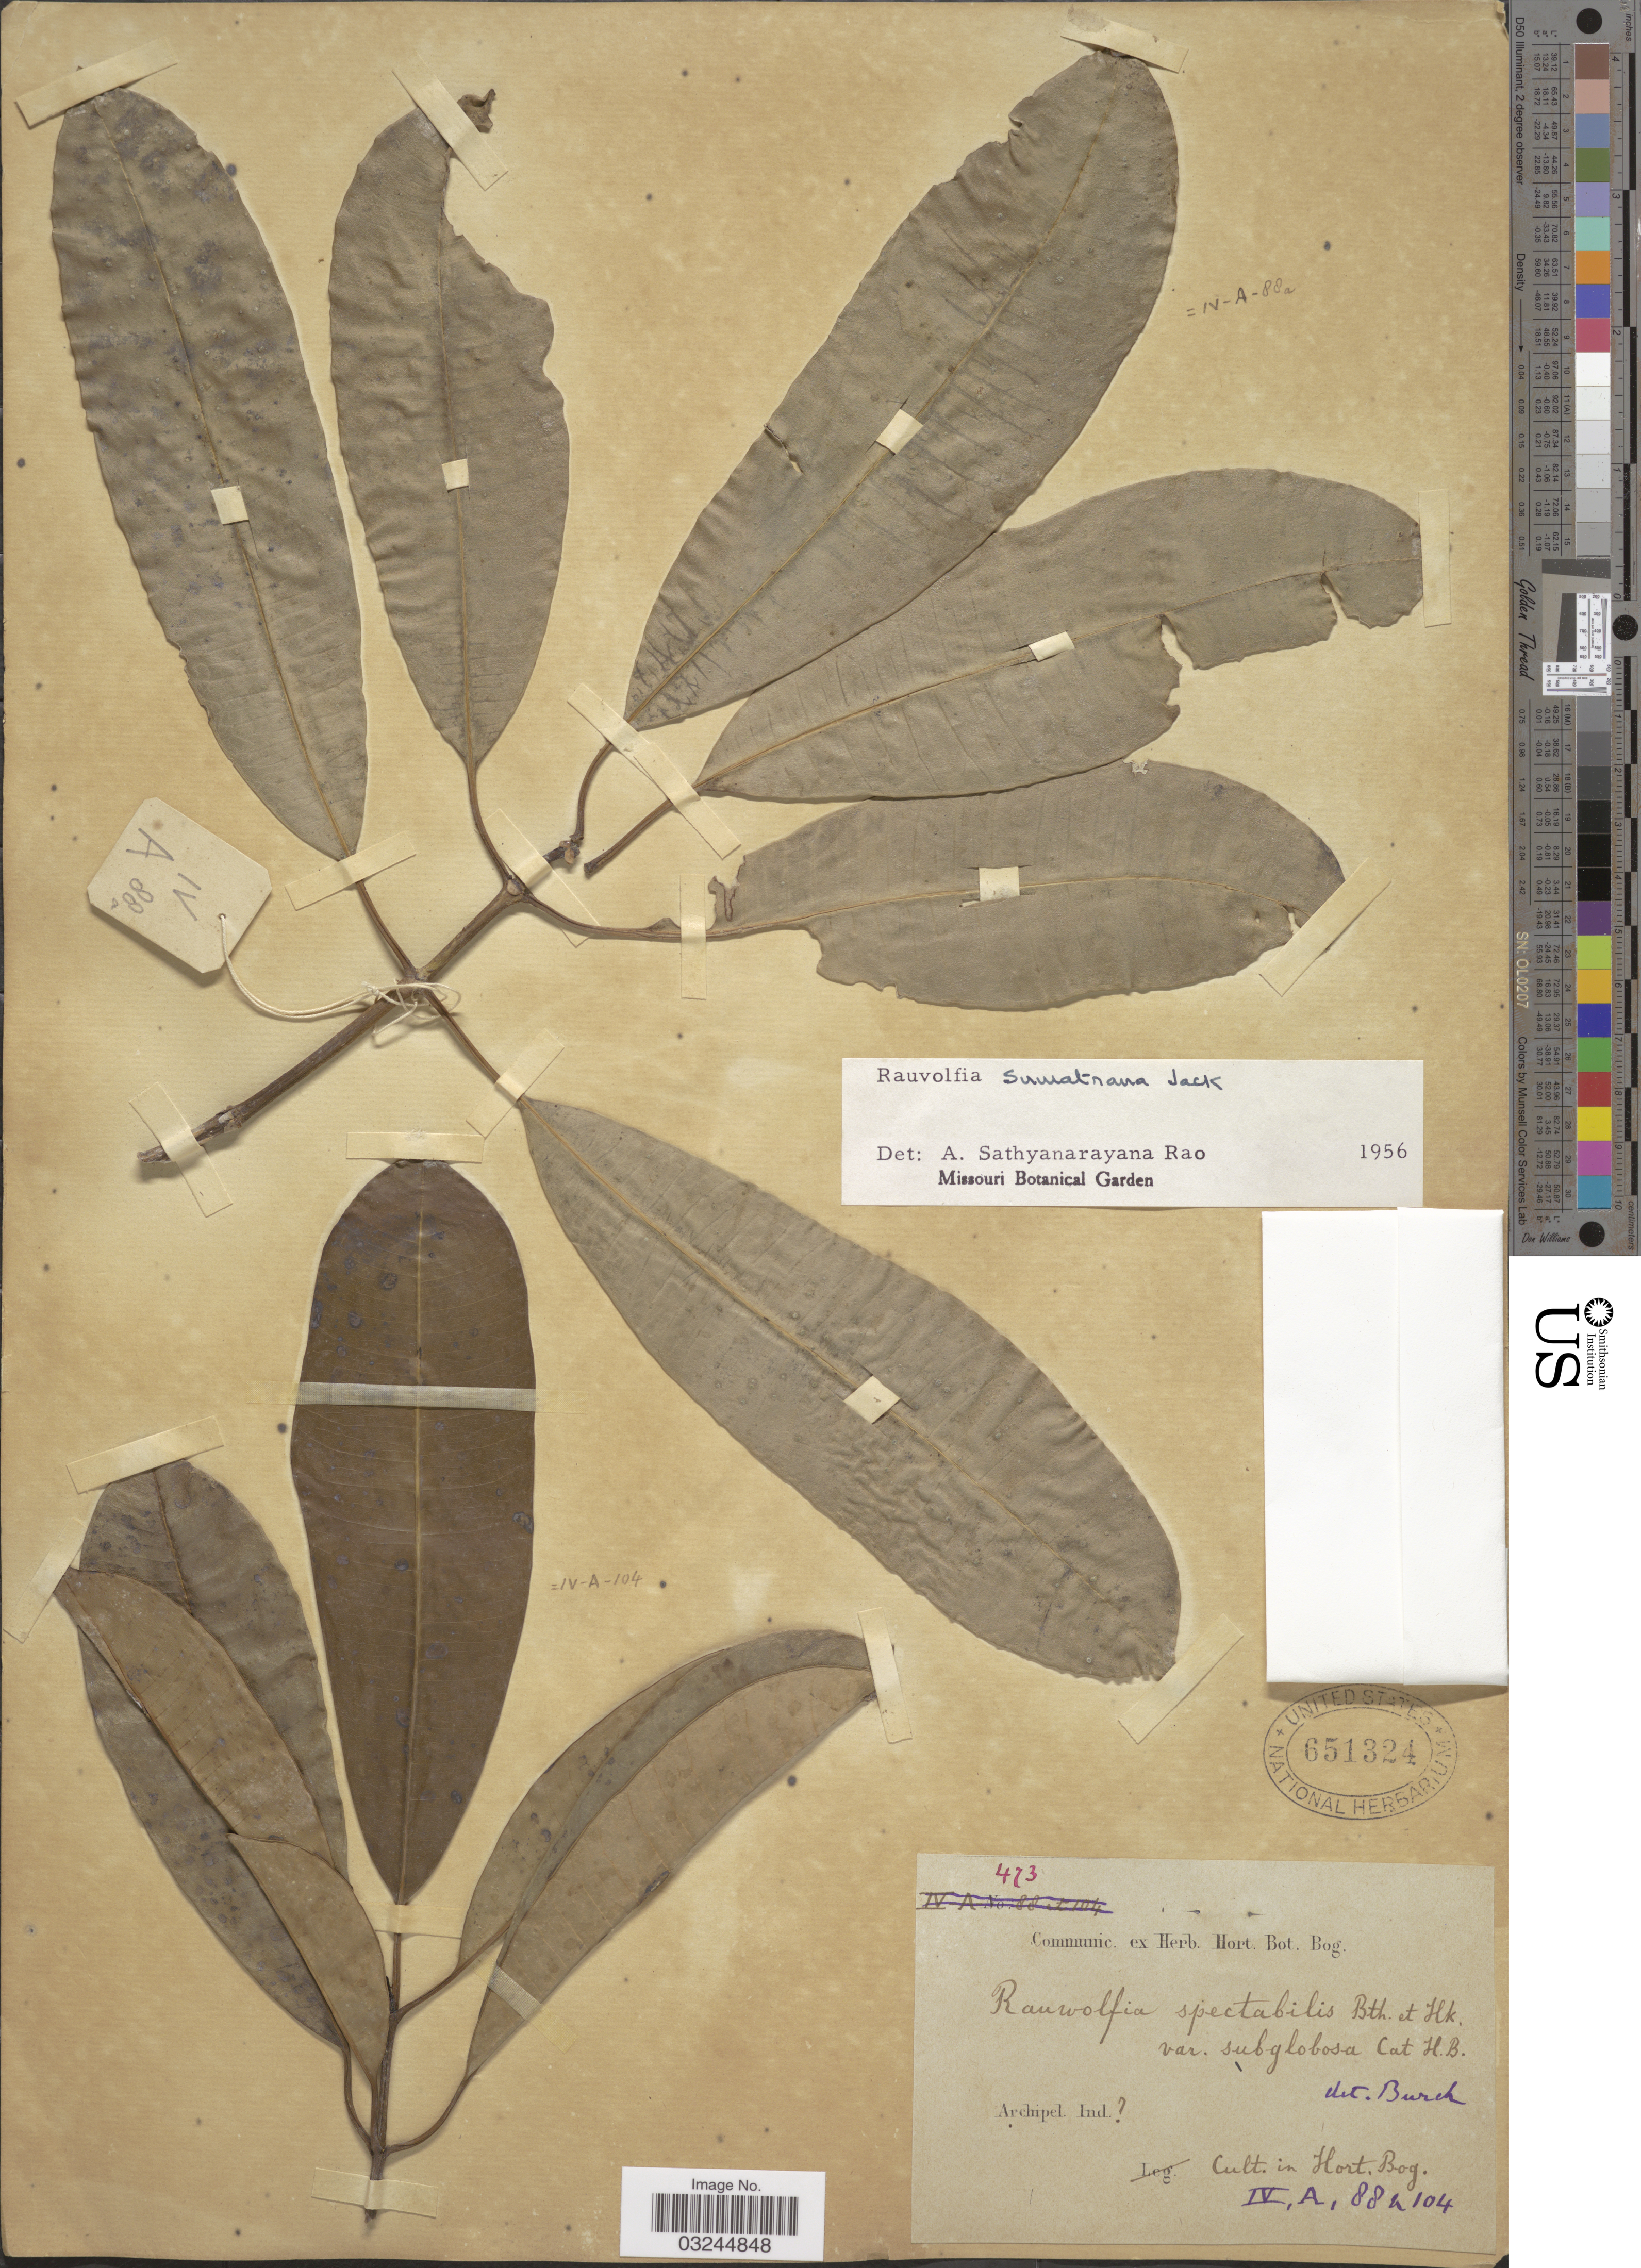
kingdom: Plantae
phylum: Tracheophyta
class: Magnoliopsida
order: Gentianales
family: Apocynaceae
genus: Rauvolfia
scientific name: Rauvolfia sumatrana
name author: Jack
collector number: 473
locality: Archipel. Ind. Cult. in Hort. Bog. IV, A, 88n104 [interpreted].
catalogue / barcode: US 651324